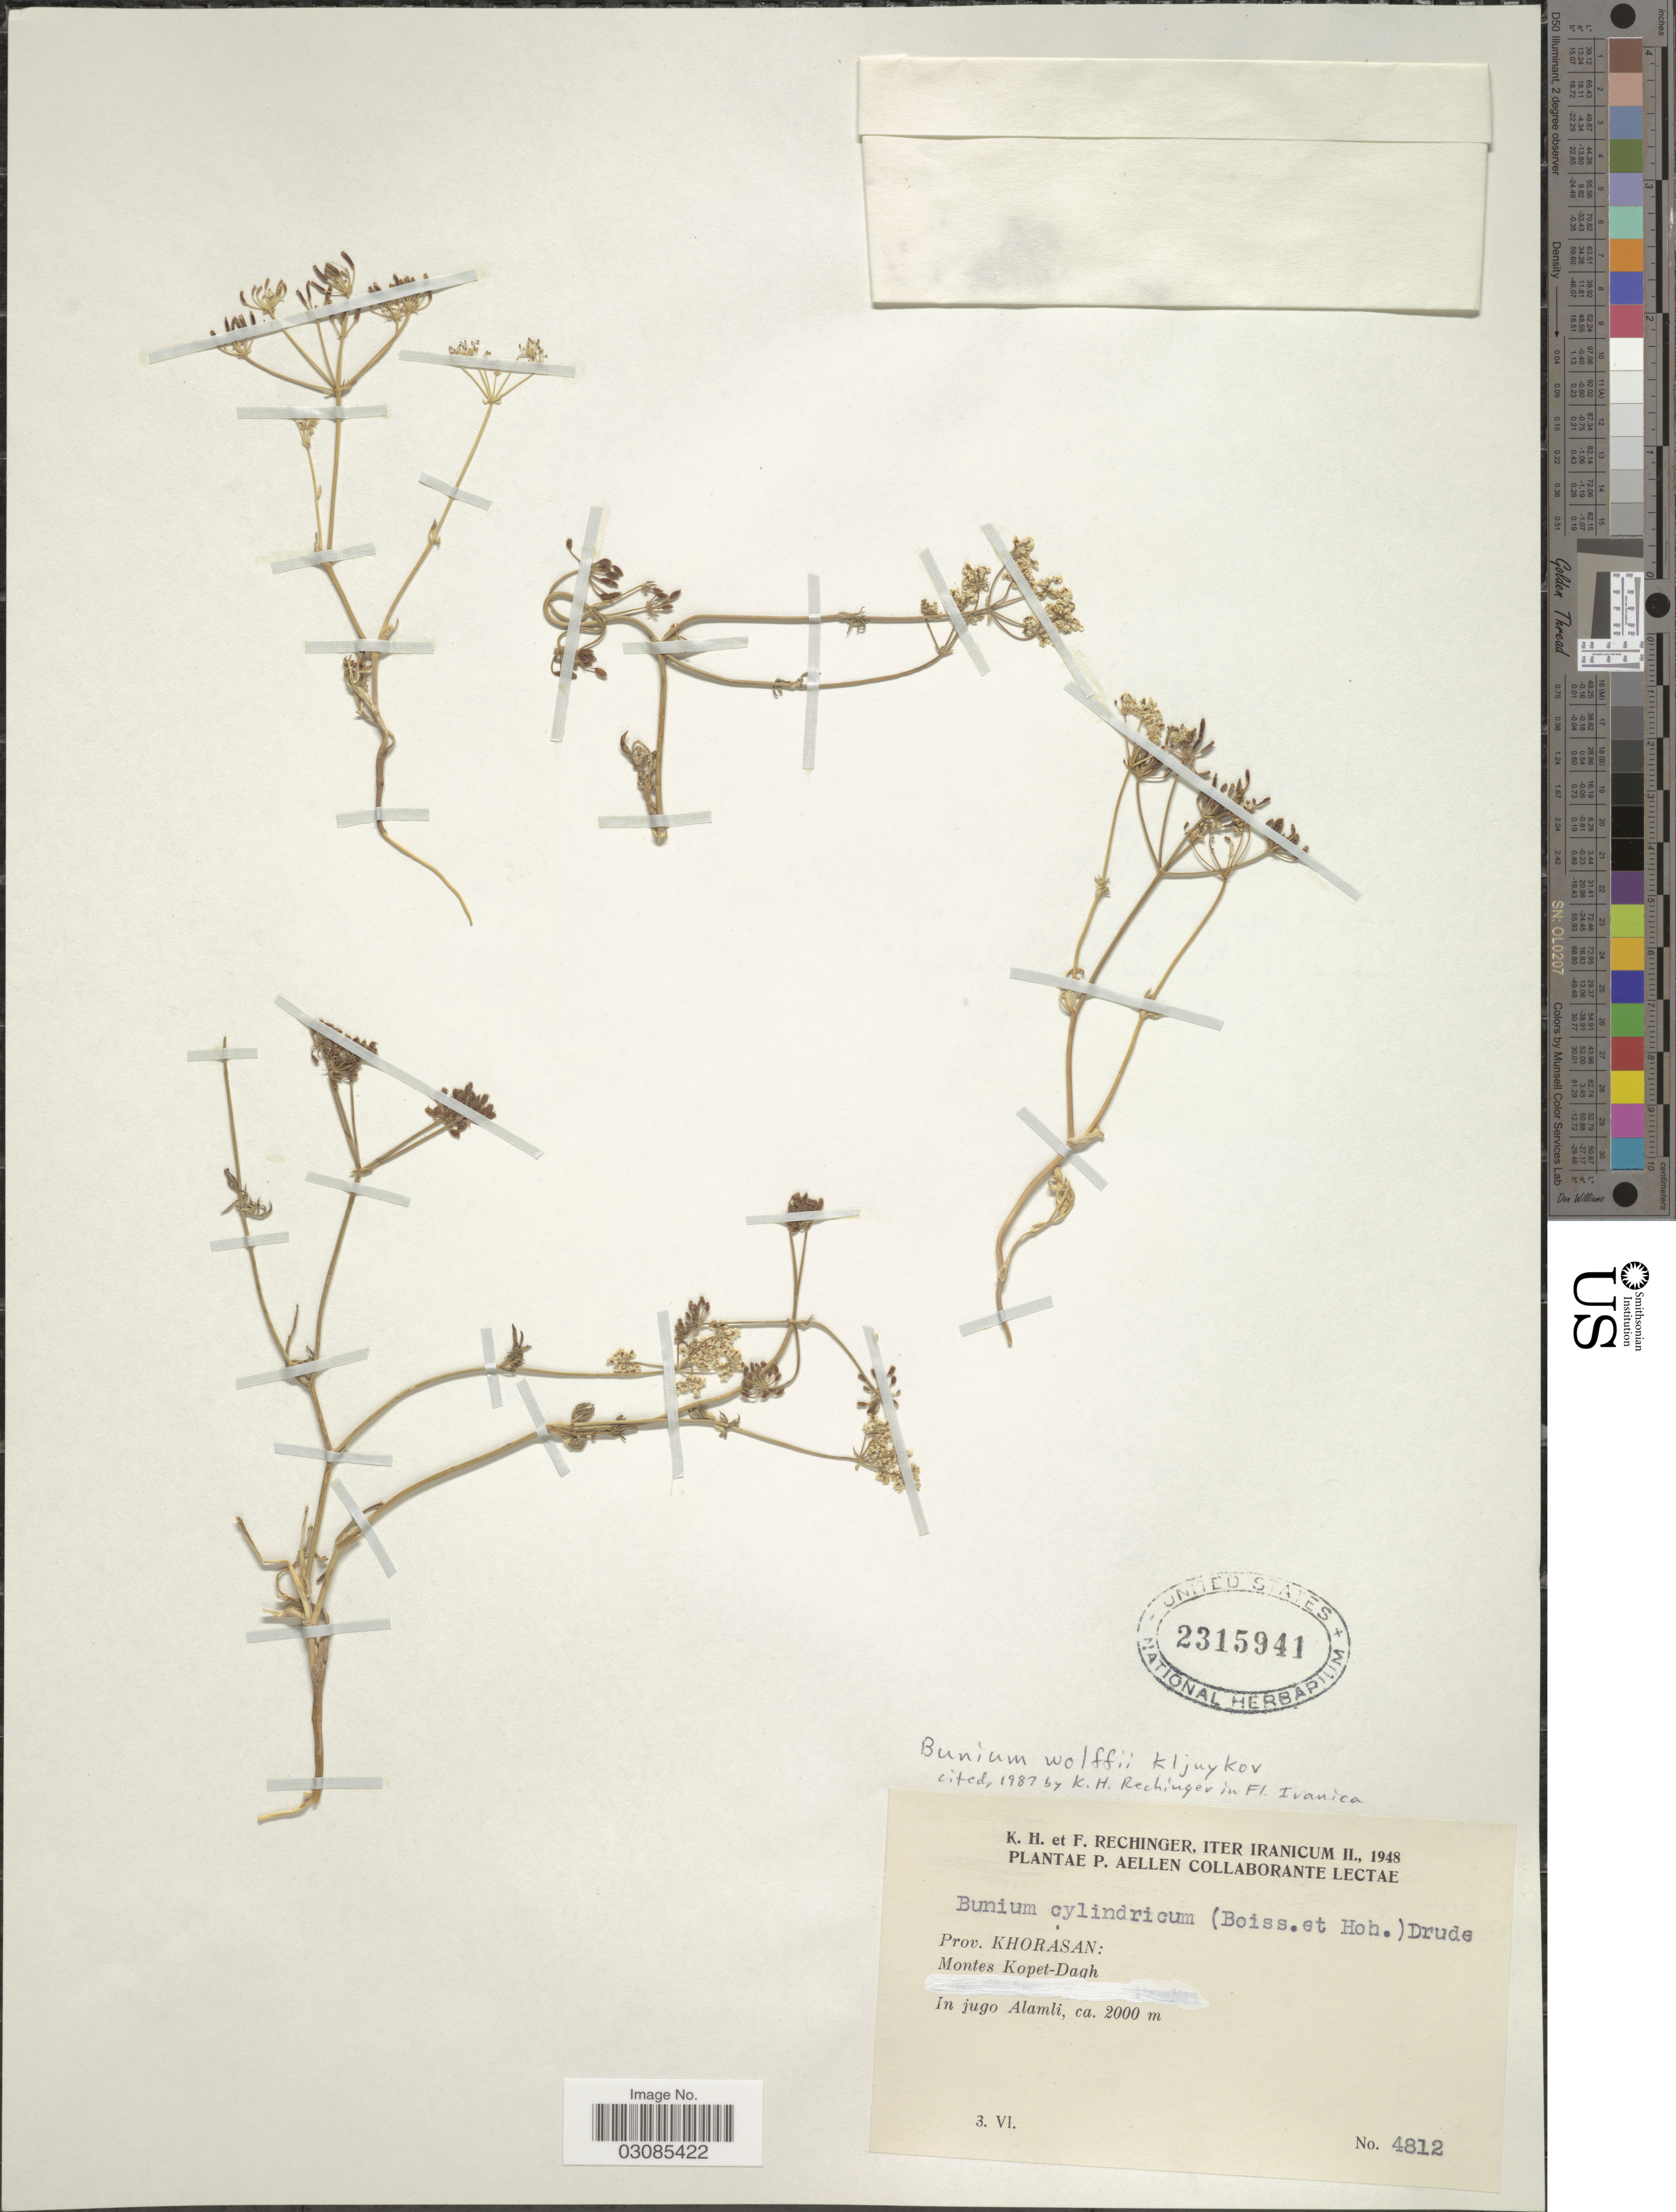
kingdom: Plantae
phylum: Tracheophyta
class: Magnoliopsida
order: Apiales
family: Apiaceae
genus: Bunium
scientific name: Bunium wolffii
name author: Klyuikov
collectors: K. H. Rechinger & F. Rechinger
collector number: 4812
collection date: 1948-06-03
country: Iran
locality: Montes Kopet-Dagh. In jugo Alamli.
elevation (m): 2000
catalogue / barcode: US 2315941